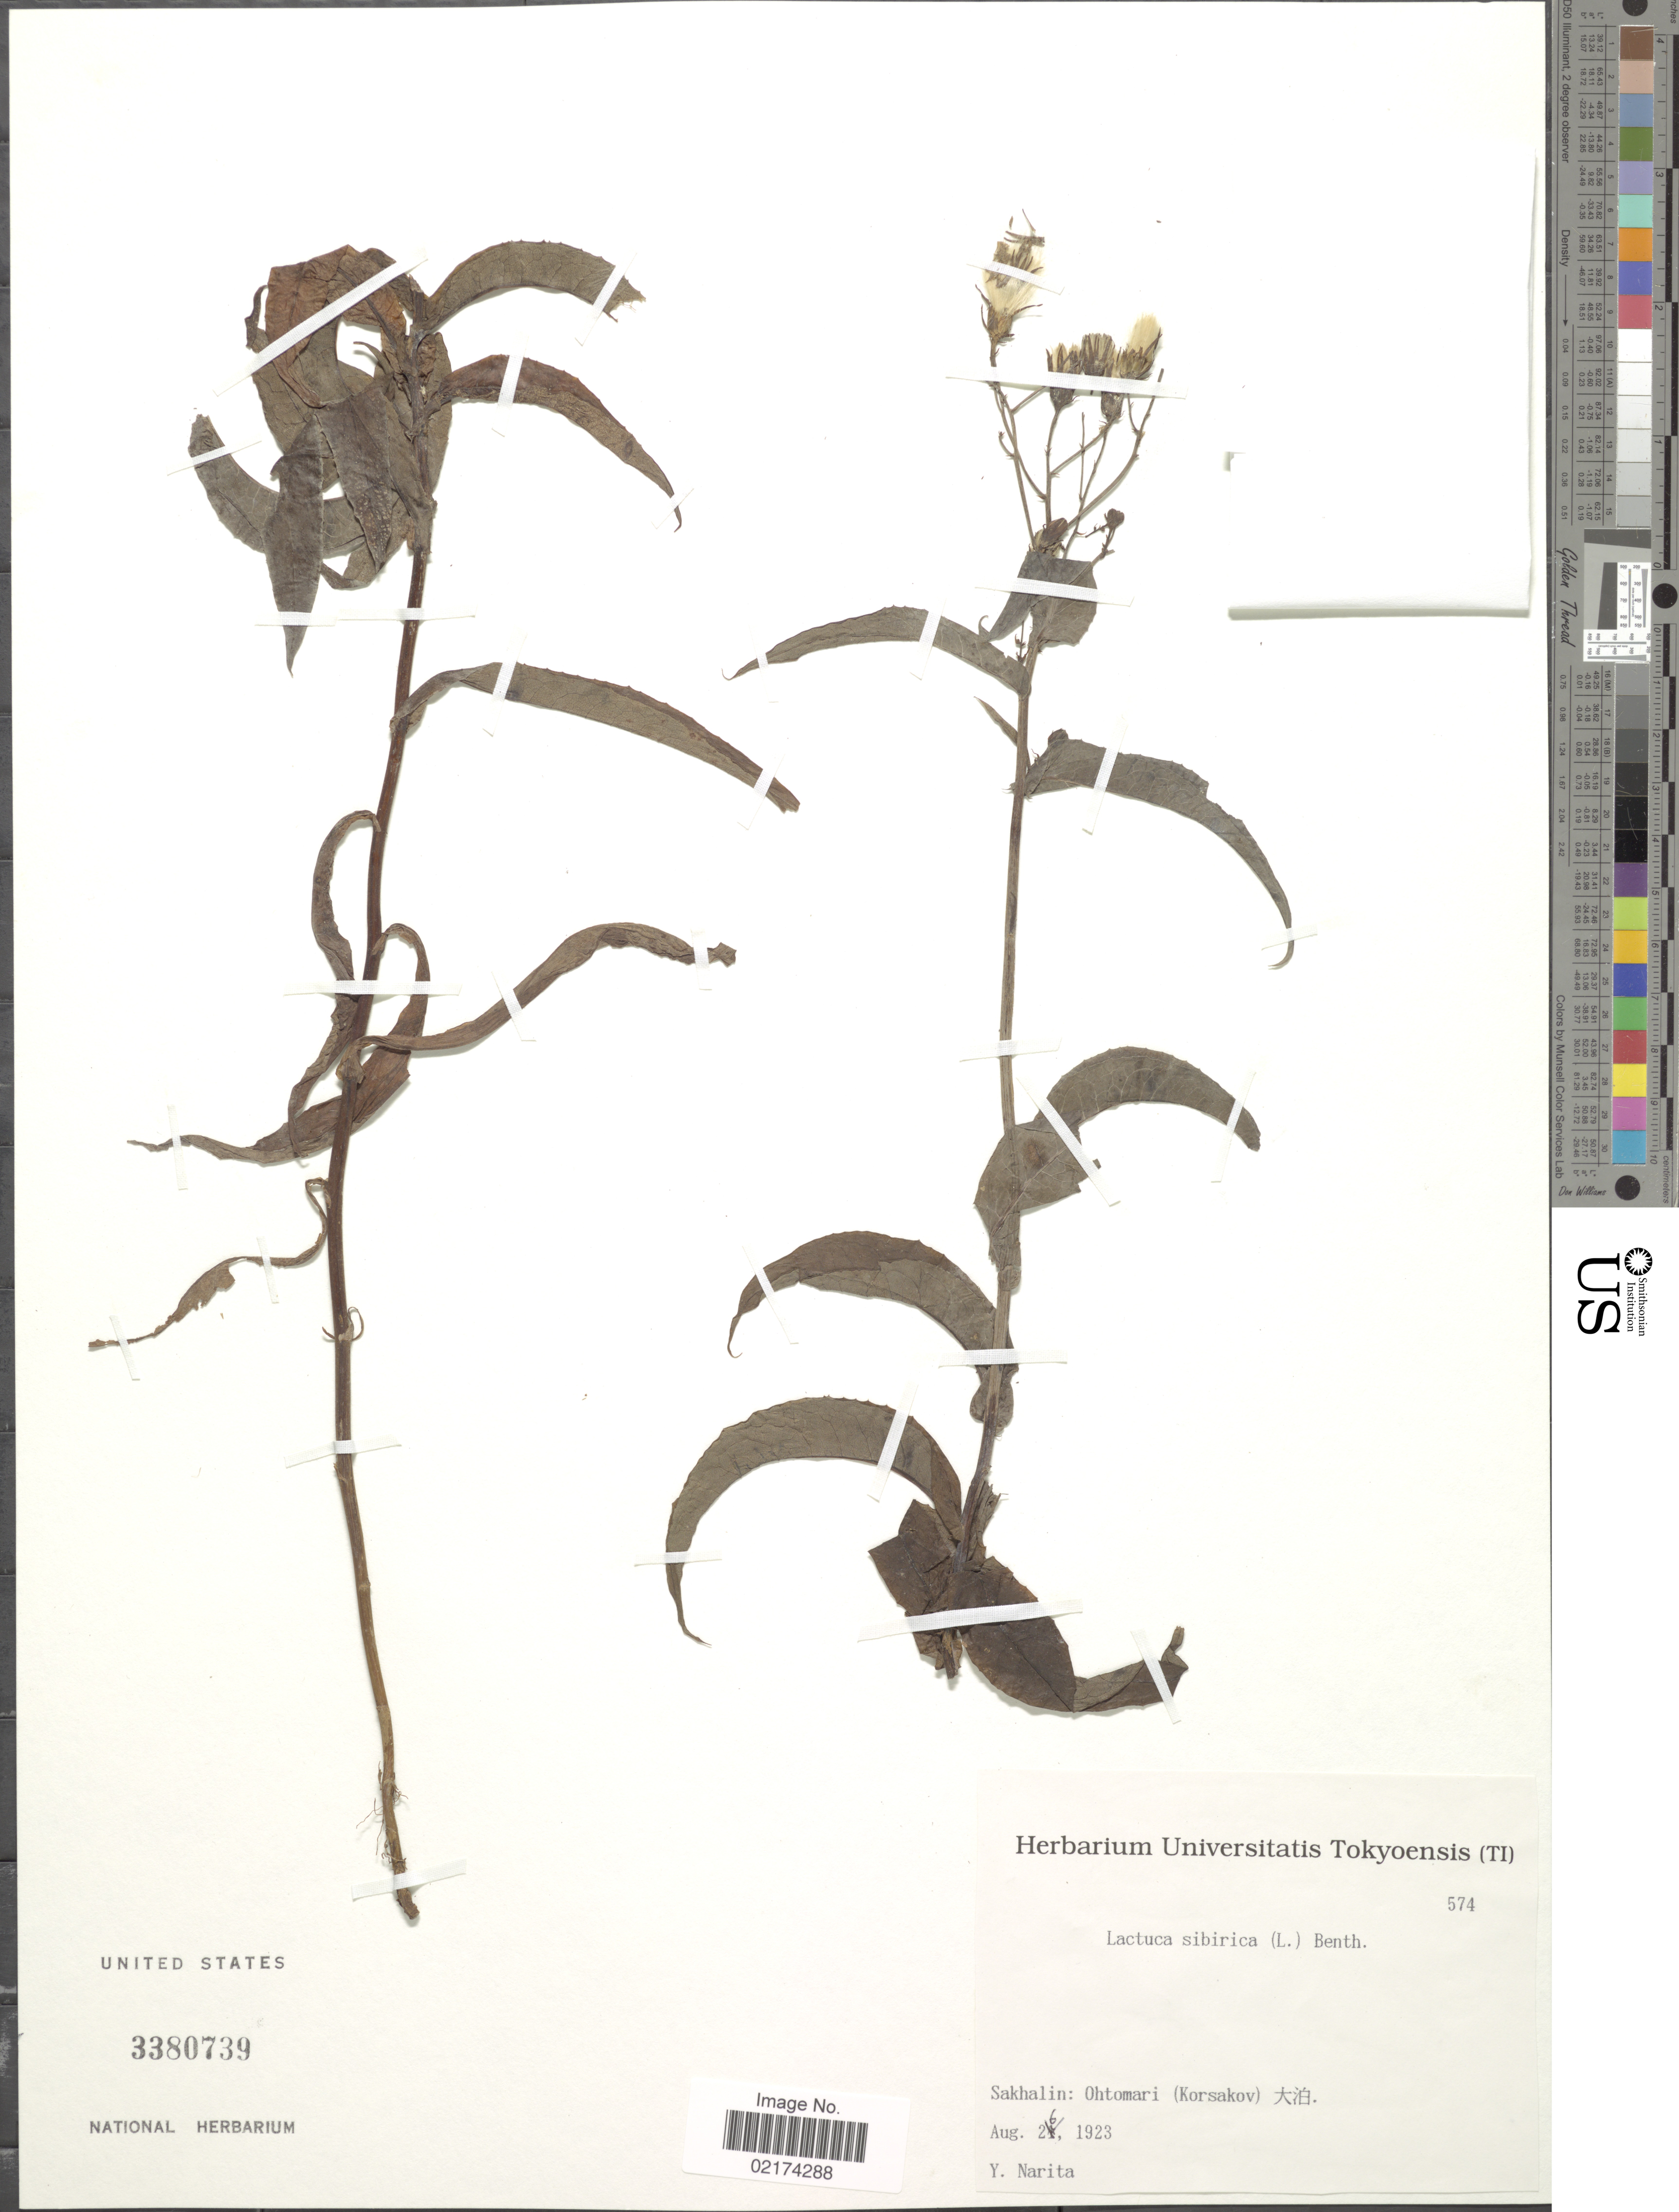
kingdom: Plantae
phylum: Tracheophyta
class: Magnoliopsida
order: Asterales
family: Asteraceae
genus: Lactuca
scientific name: Lactuca sibirica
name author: (L.) Maxim.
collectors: Narita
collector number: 574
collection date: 1923-08-06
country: Russian Federation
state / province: Sakhalin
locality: Ohtomari (Korsakov)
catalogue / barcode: US 3380739